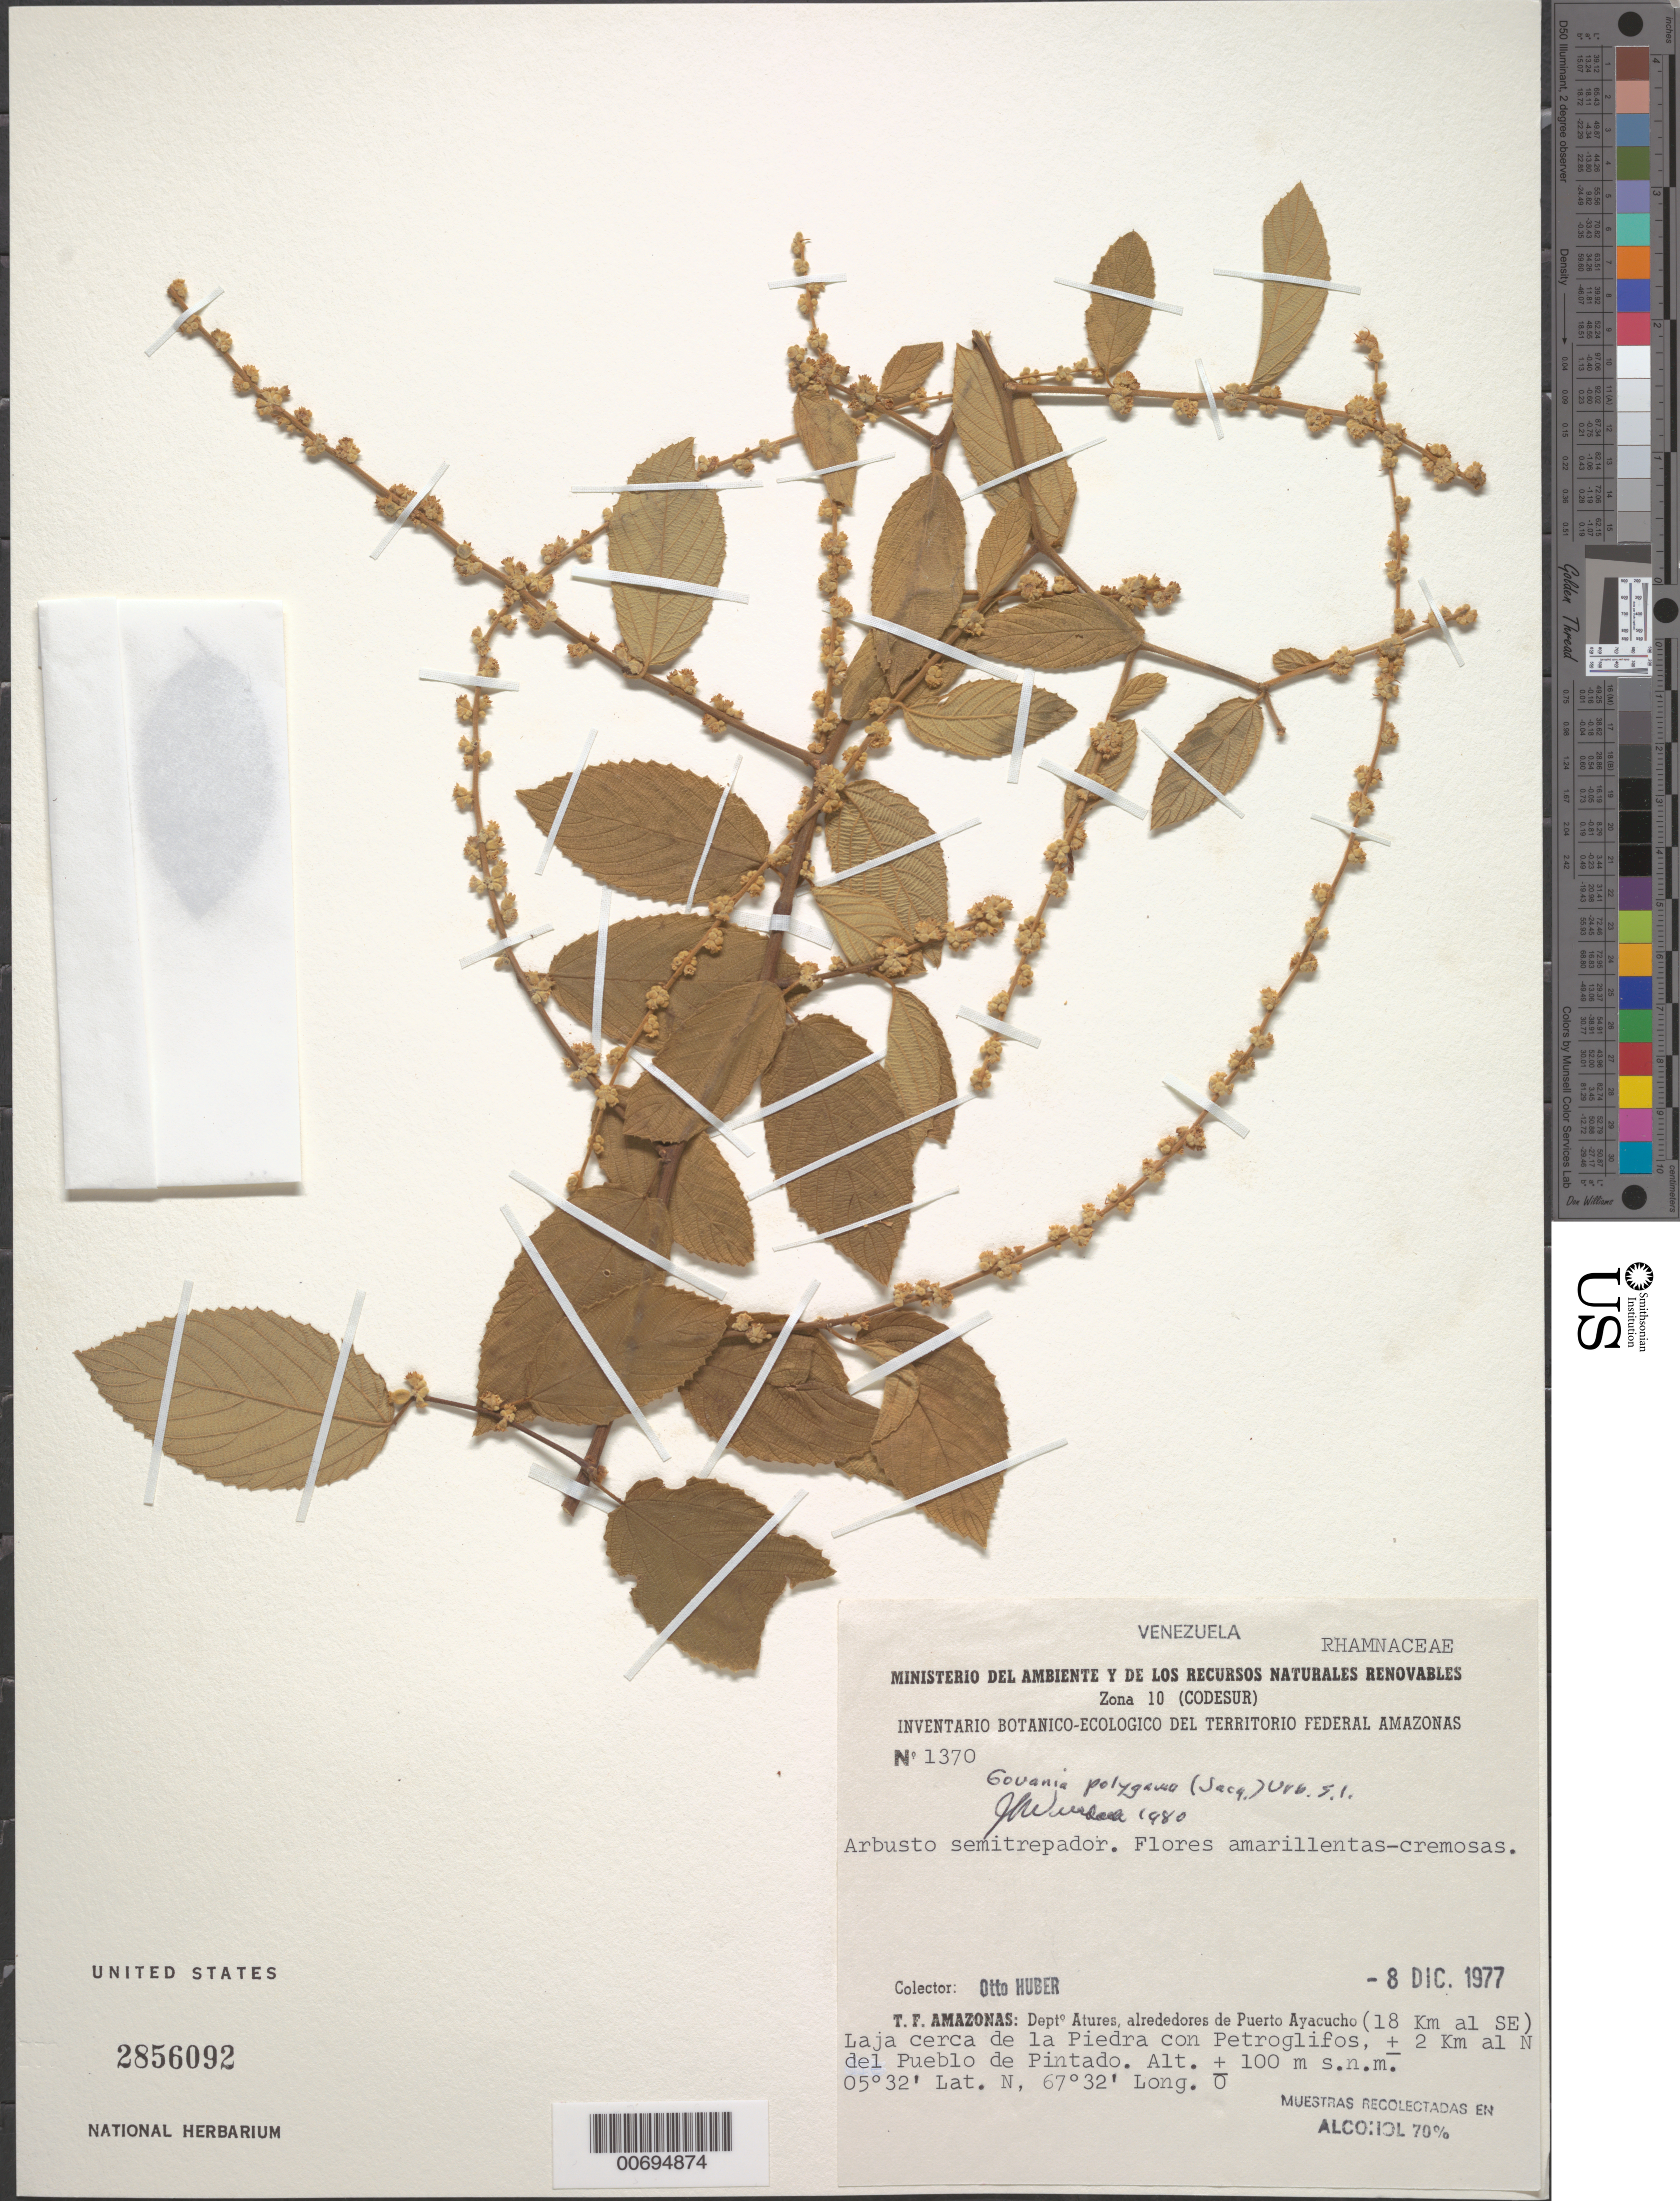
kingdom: Plantae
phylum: Tracheophyta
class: Magnoliopsida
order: Rosales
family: Rhamnaceae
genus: Gouania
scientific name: Gouania wurdackii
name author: Steyerm.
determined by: Figueira, Mauricio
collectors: O. Huber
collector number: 1370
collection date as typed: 8-Dec-77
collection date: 1977-12-08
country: Venezuela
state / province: Amazonas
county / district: Atures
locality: Puerto Ayacucho, 18 km al SE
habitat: Laja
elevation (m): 100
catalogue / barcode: US 2856092